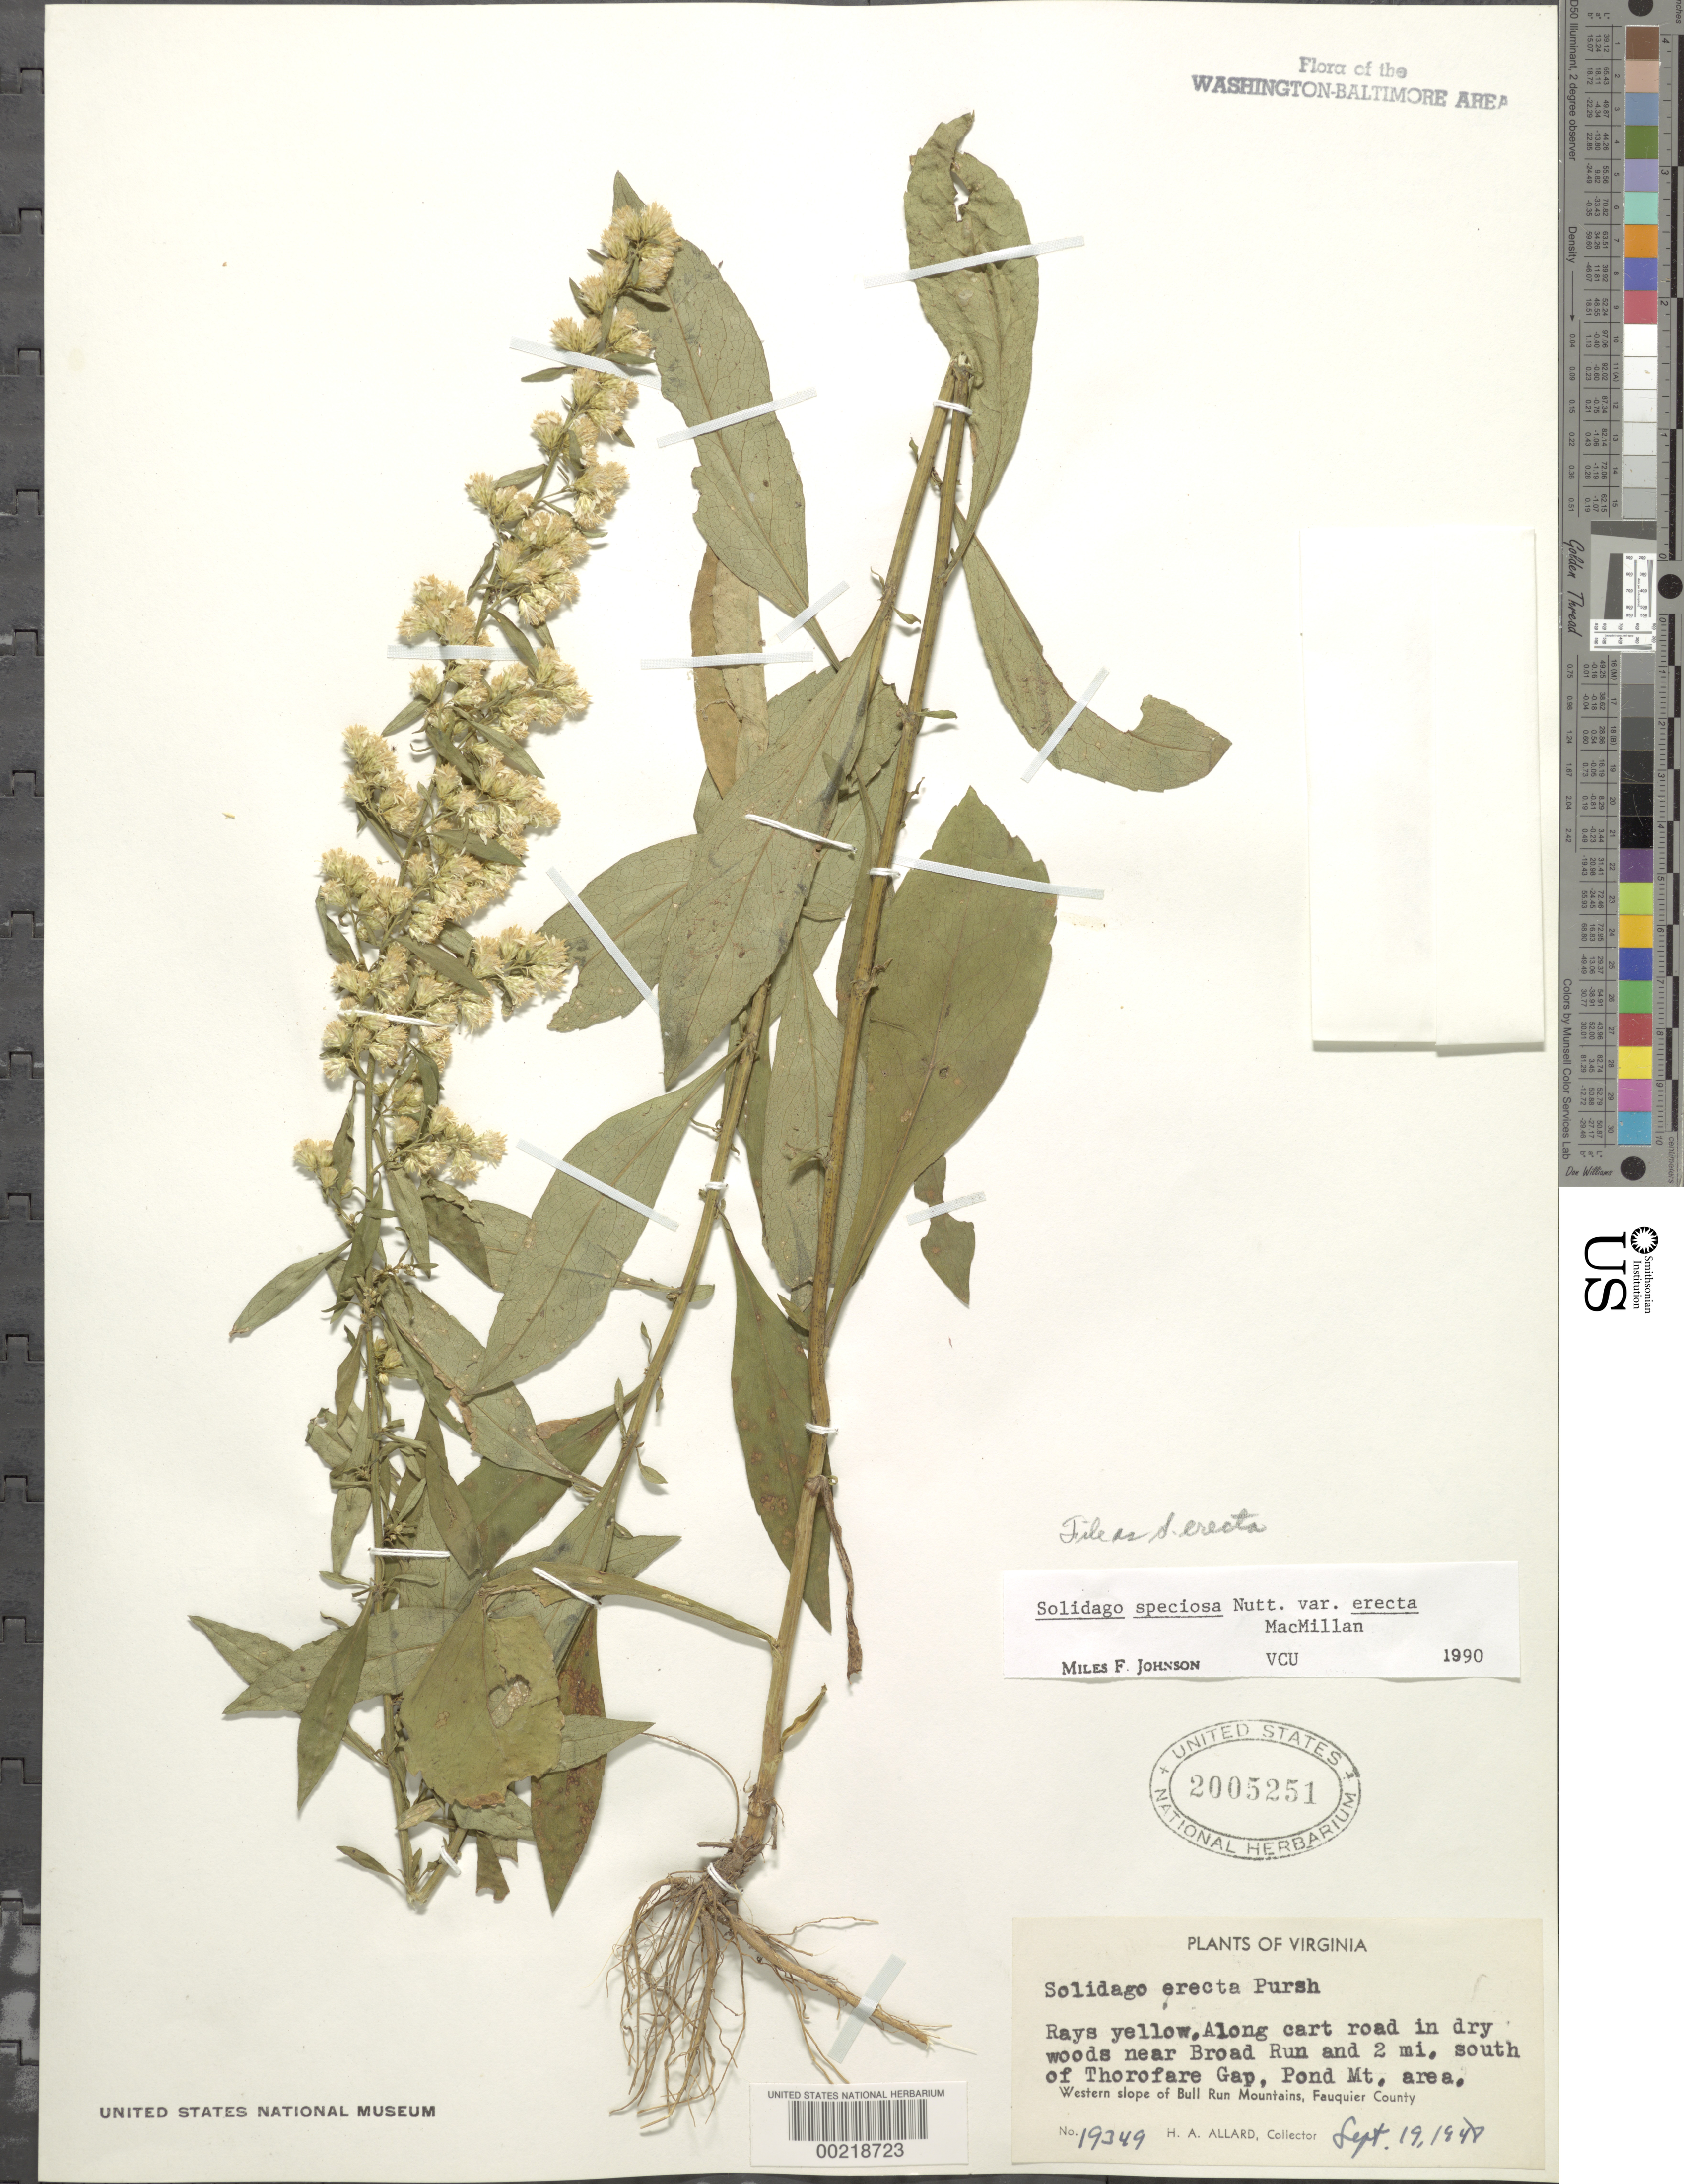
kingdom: Plantae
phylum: Tracheophyta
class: Magnoliopsida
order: Asterales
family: Asteraceae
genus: Solidago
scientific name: Solidago speciosa var. erecta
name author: (Pursh) MacMill.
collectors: H. A. Allard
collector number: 19349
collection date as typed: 19 Sep 1948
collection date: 1948-09-19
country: United States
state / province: Virginia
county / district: Fauquier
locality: South of Thorofare Gap on Broad Run Bull Run Mts.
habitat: Dry woods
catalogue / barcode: US 2005251